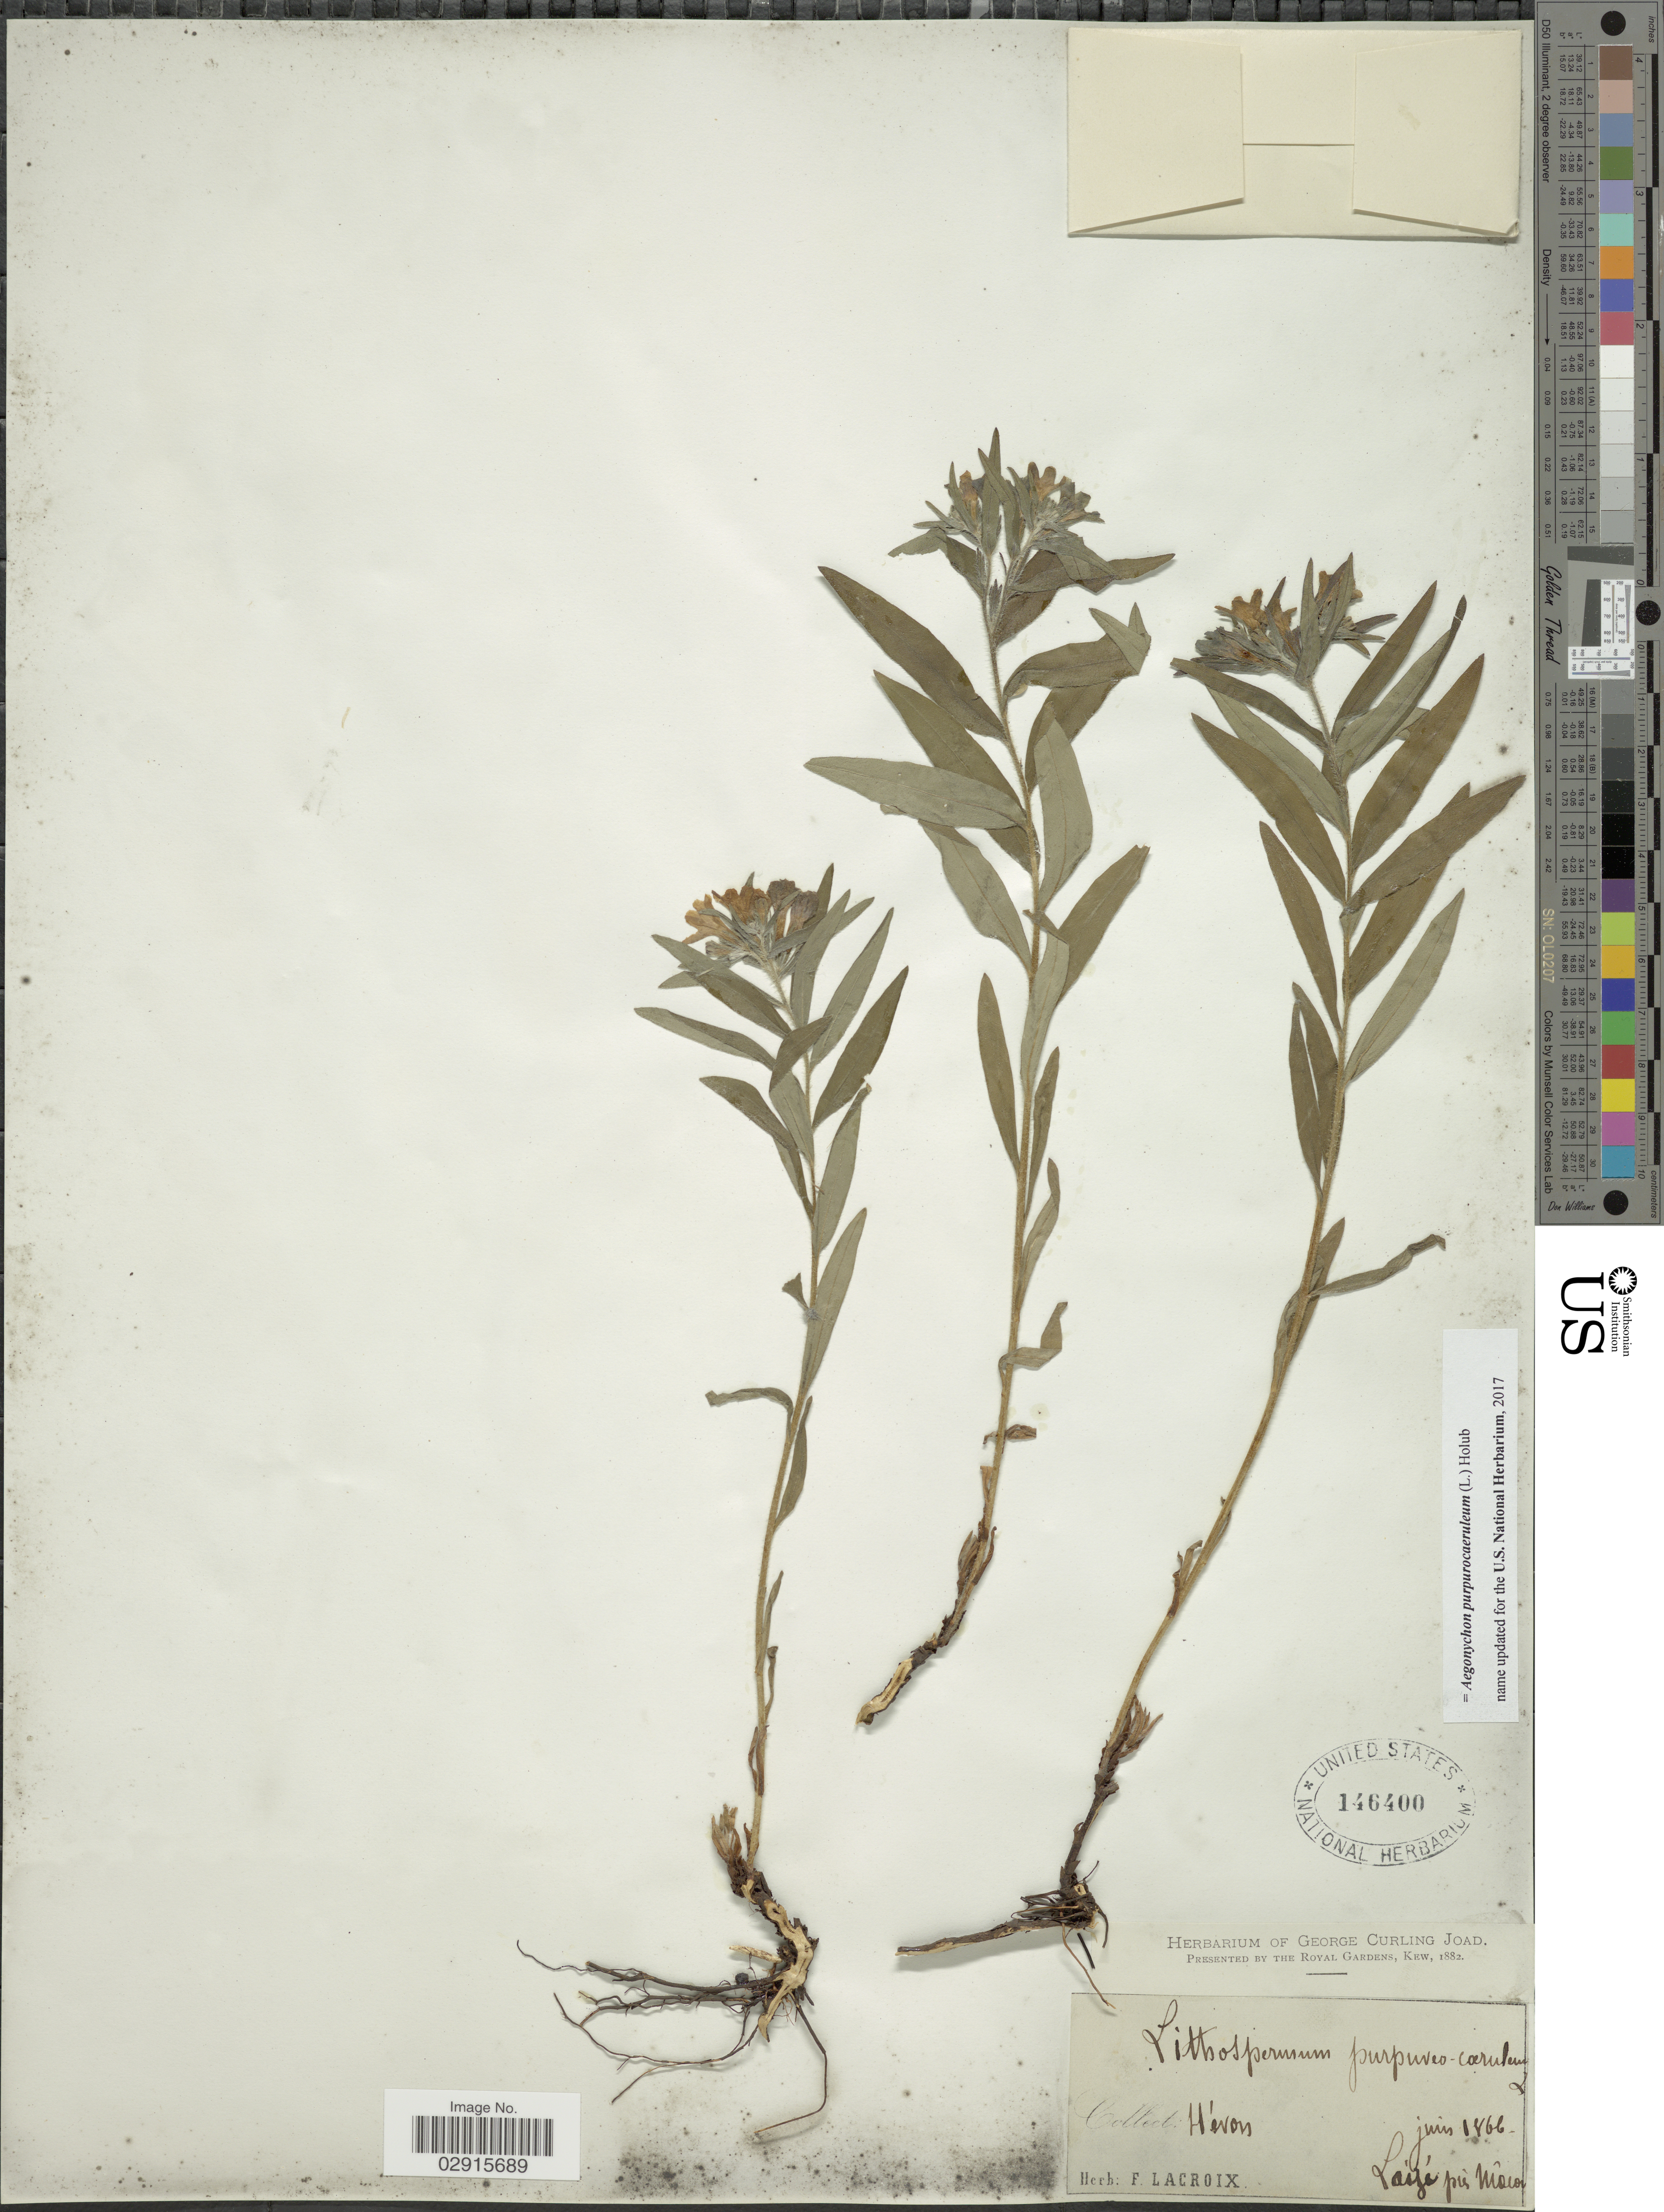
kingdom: Plantae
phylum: Tracheophyta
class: Magnoliopsida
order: Boraginales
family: Boraginaceae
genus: Aegonychon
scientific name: Aegonychon purpurocaeruleum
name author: (L.) Holub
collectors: Hévon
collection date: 1866-06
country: France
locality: Laizé près Mâcon.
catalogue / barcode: US 146400